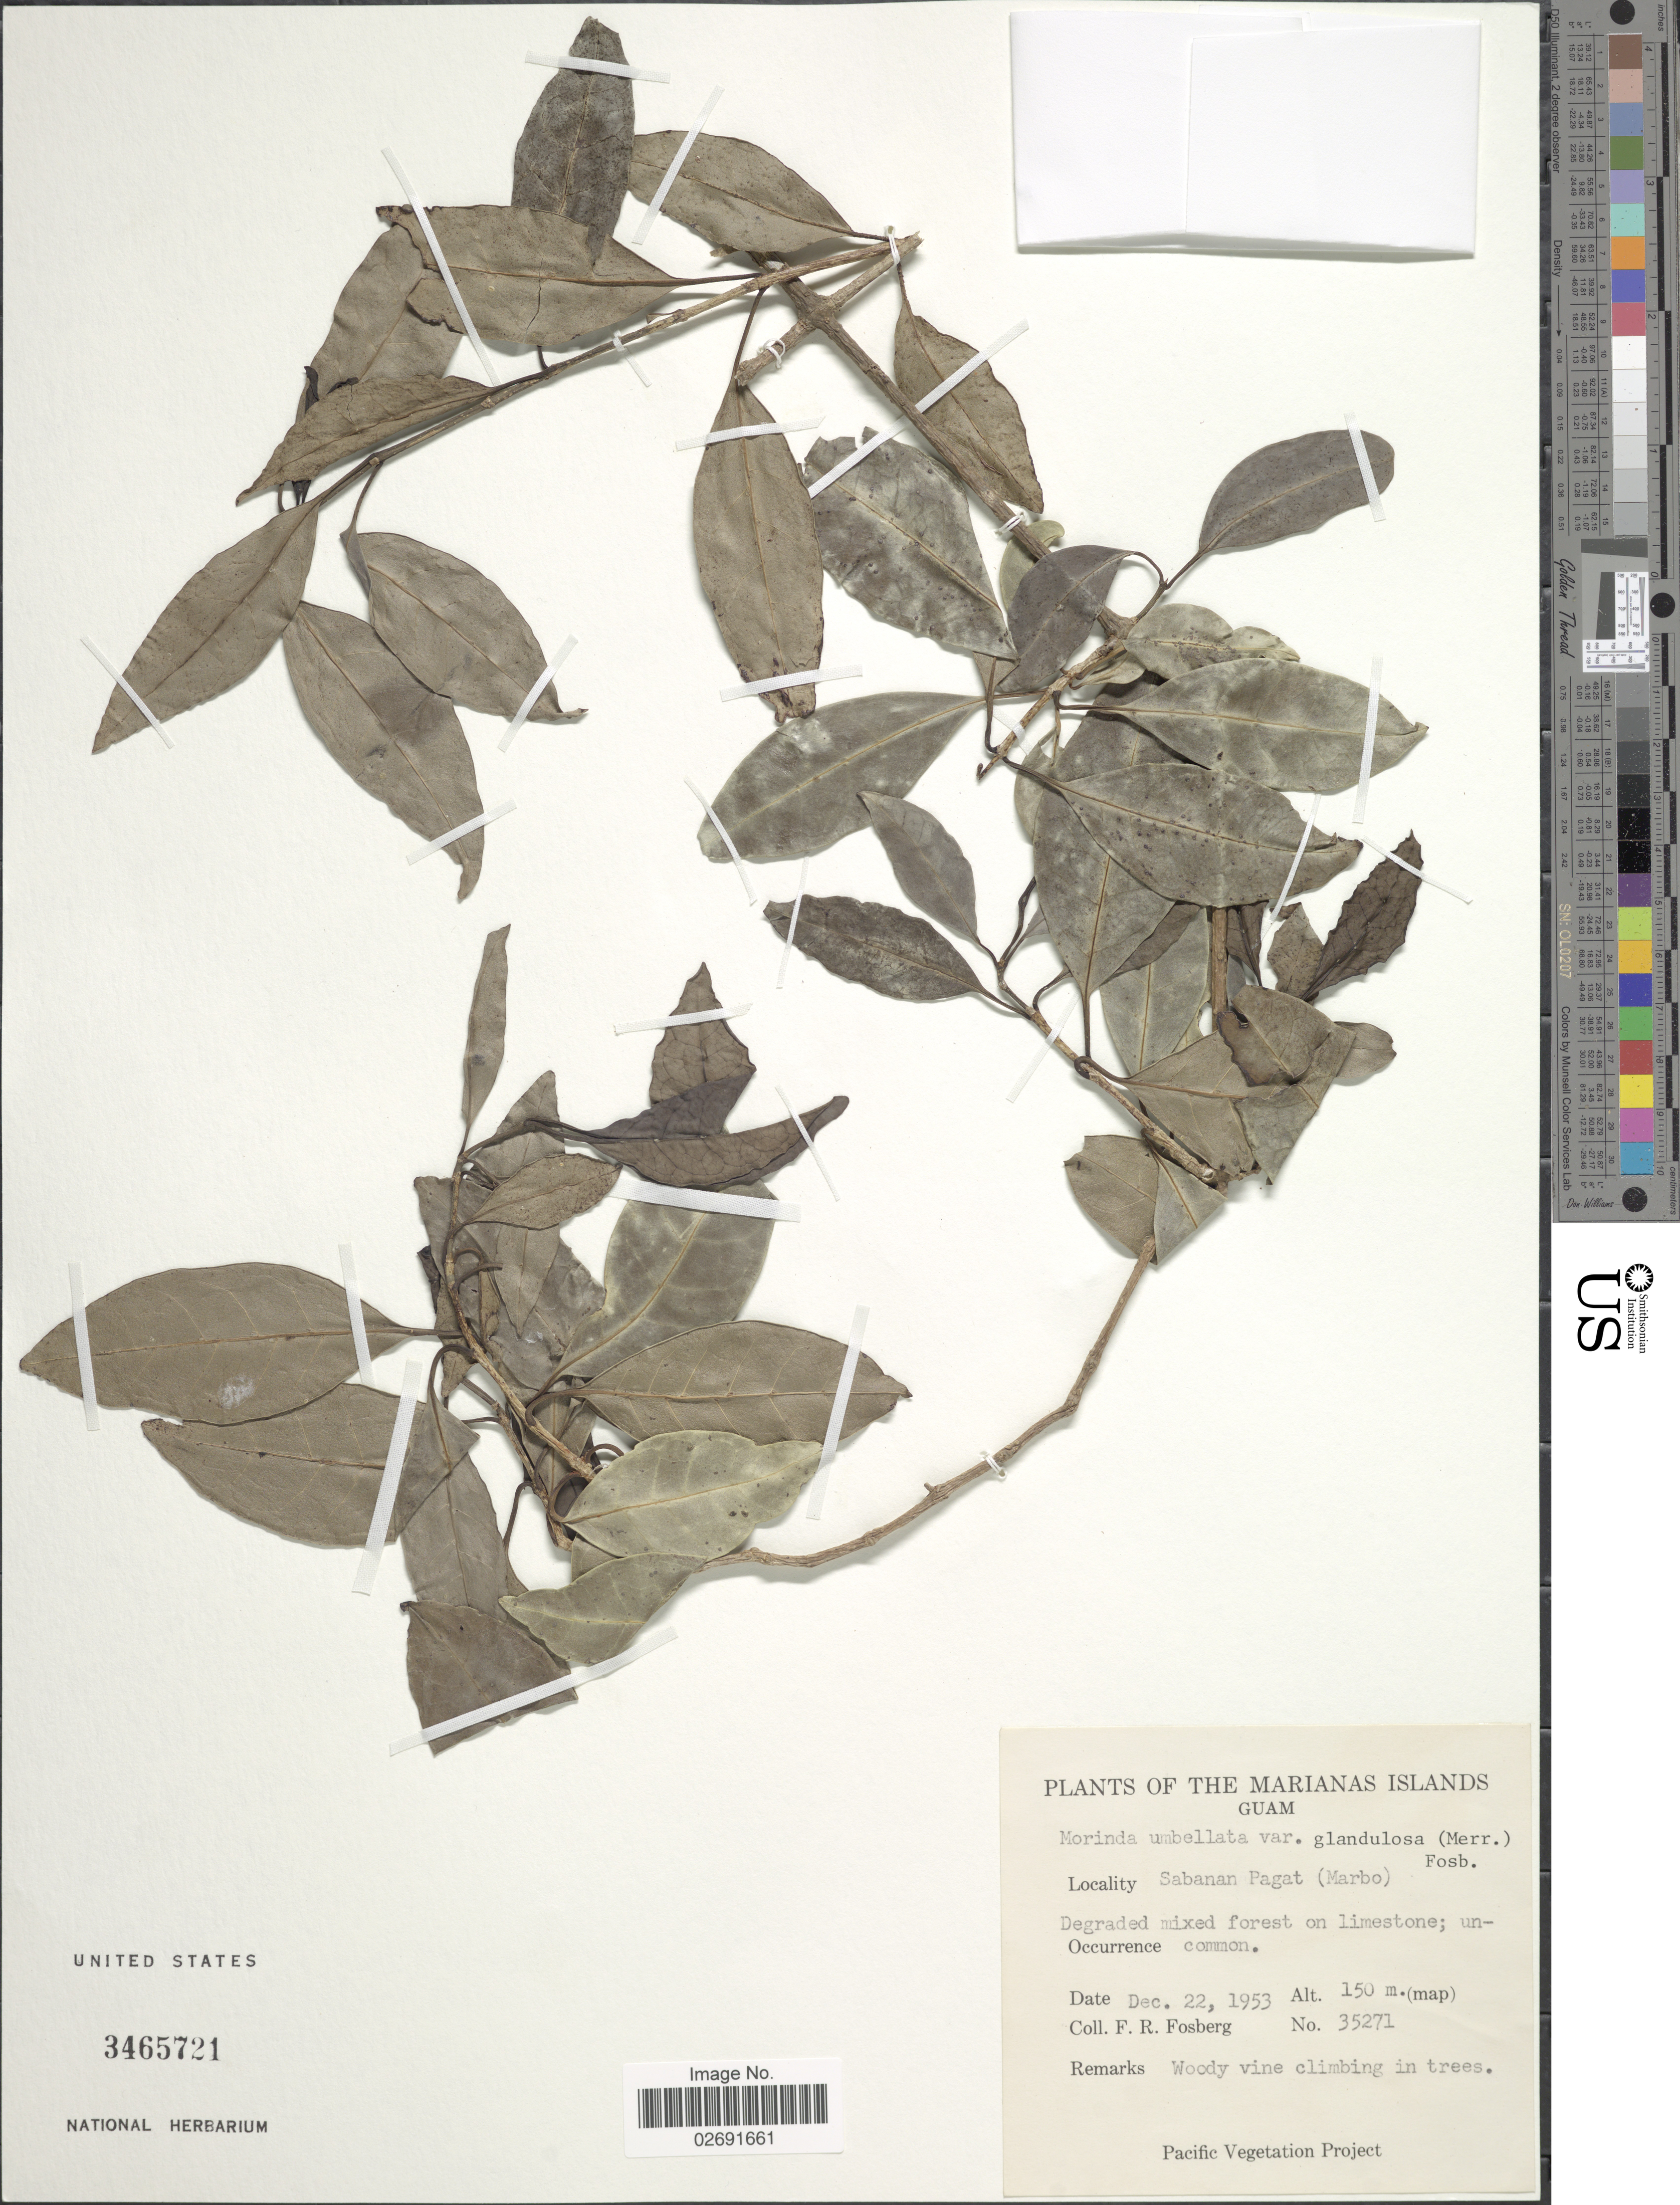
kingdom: Plantae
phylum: Tracheophyta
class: Magnoliopsida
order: Gentianales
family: Rubiaceae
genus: Gynochthodes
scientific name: Gynochthodes myrtifolia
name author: (A. Gray) Razafim. & B. Bremer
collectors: F. R. Fosberg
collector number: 35271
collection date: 1953-12-22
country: Guam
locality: Marianas Islands. Sabanan Pagat (Marbo).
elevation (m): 150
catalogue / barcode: US 3465721